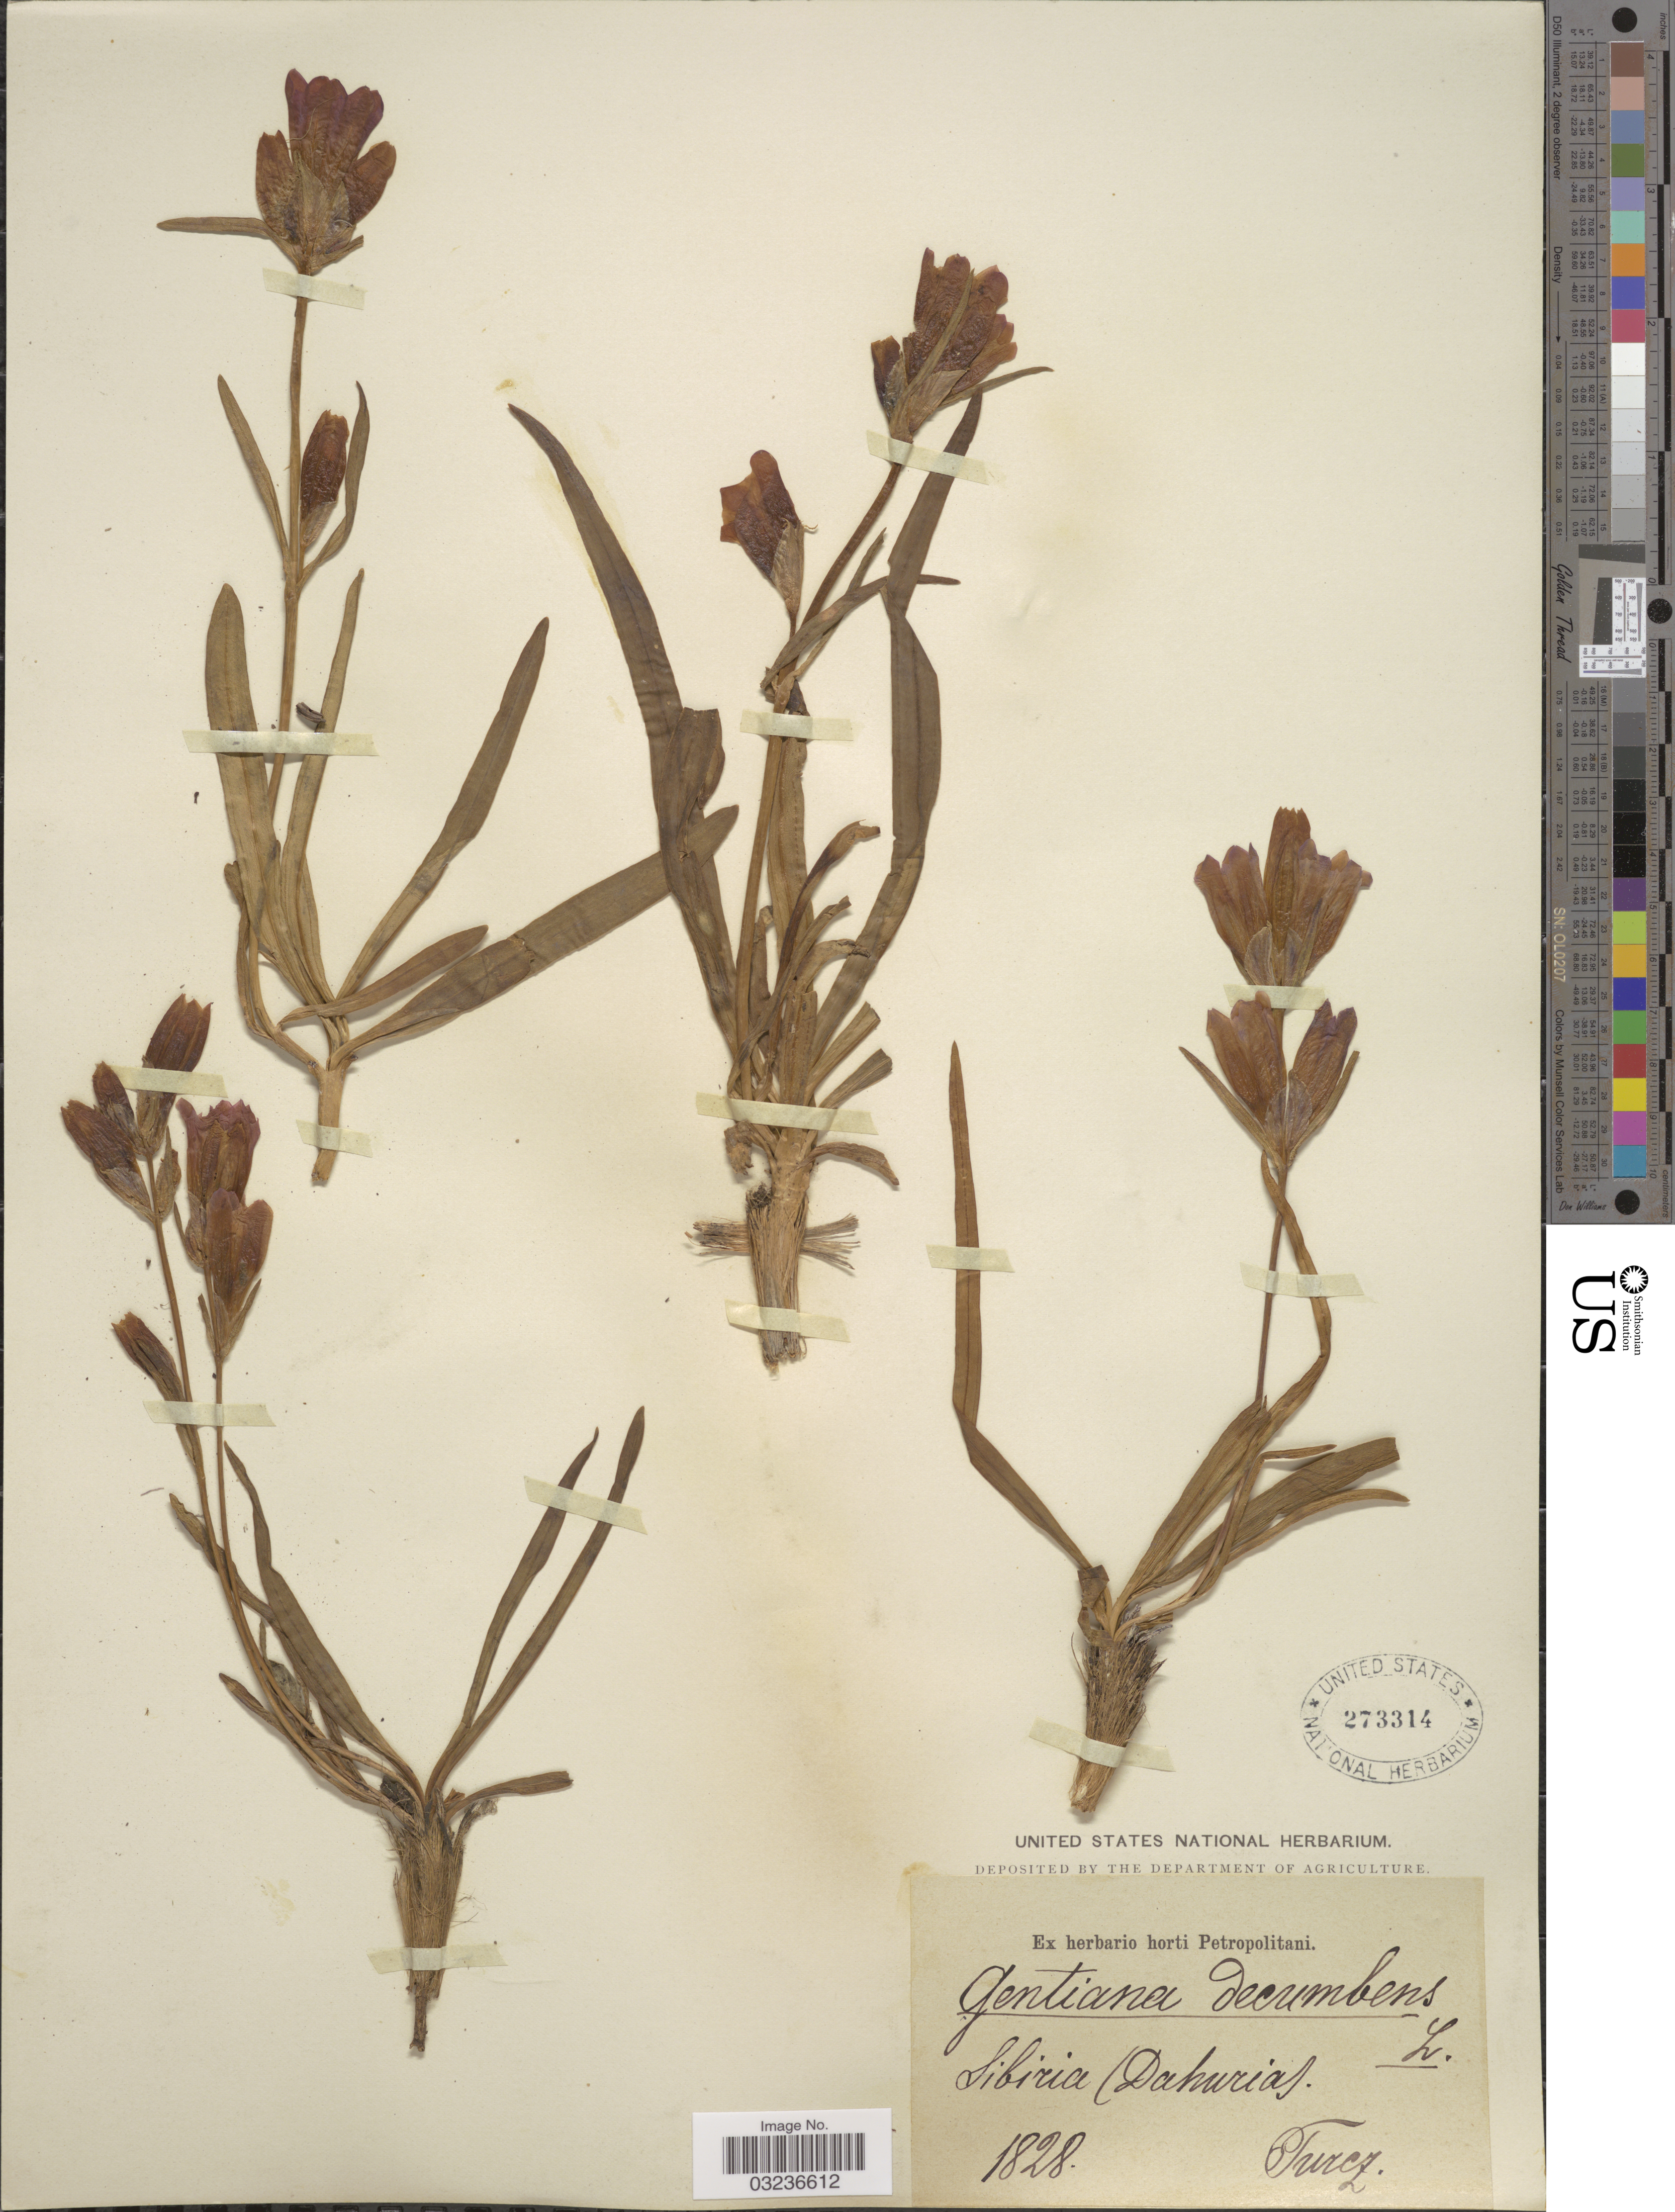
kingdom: Plantae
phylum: Tracheophyta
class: Magnoliopsida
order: Gentianales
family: Gentianaceae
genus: Gentiana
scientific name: Gentiana decumbens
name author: L. f.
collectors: Turcz.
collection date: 1828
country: Russian Federation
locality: Sibiria (Dahuria).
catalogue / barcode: US 273314